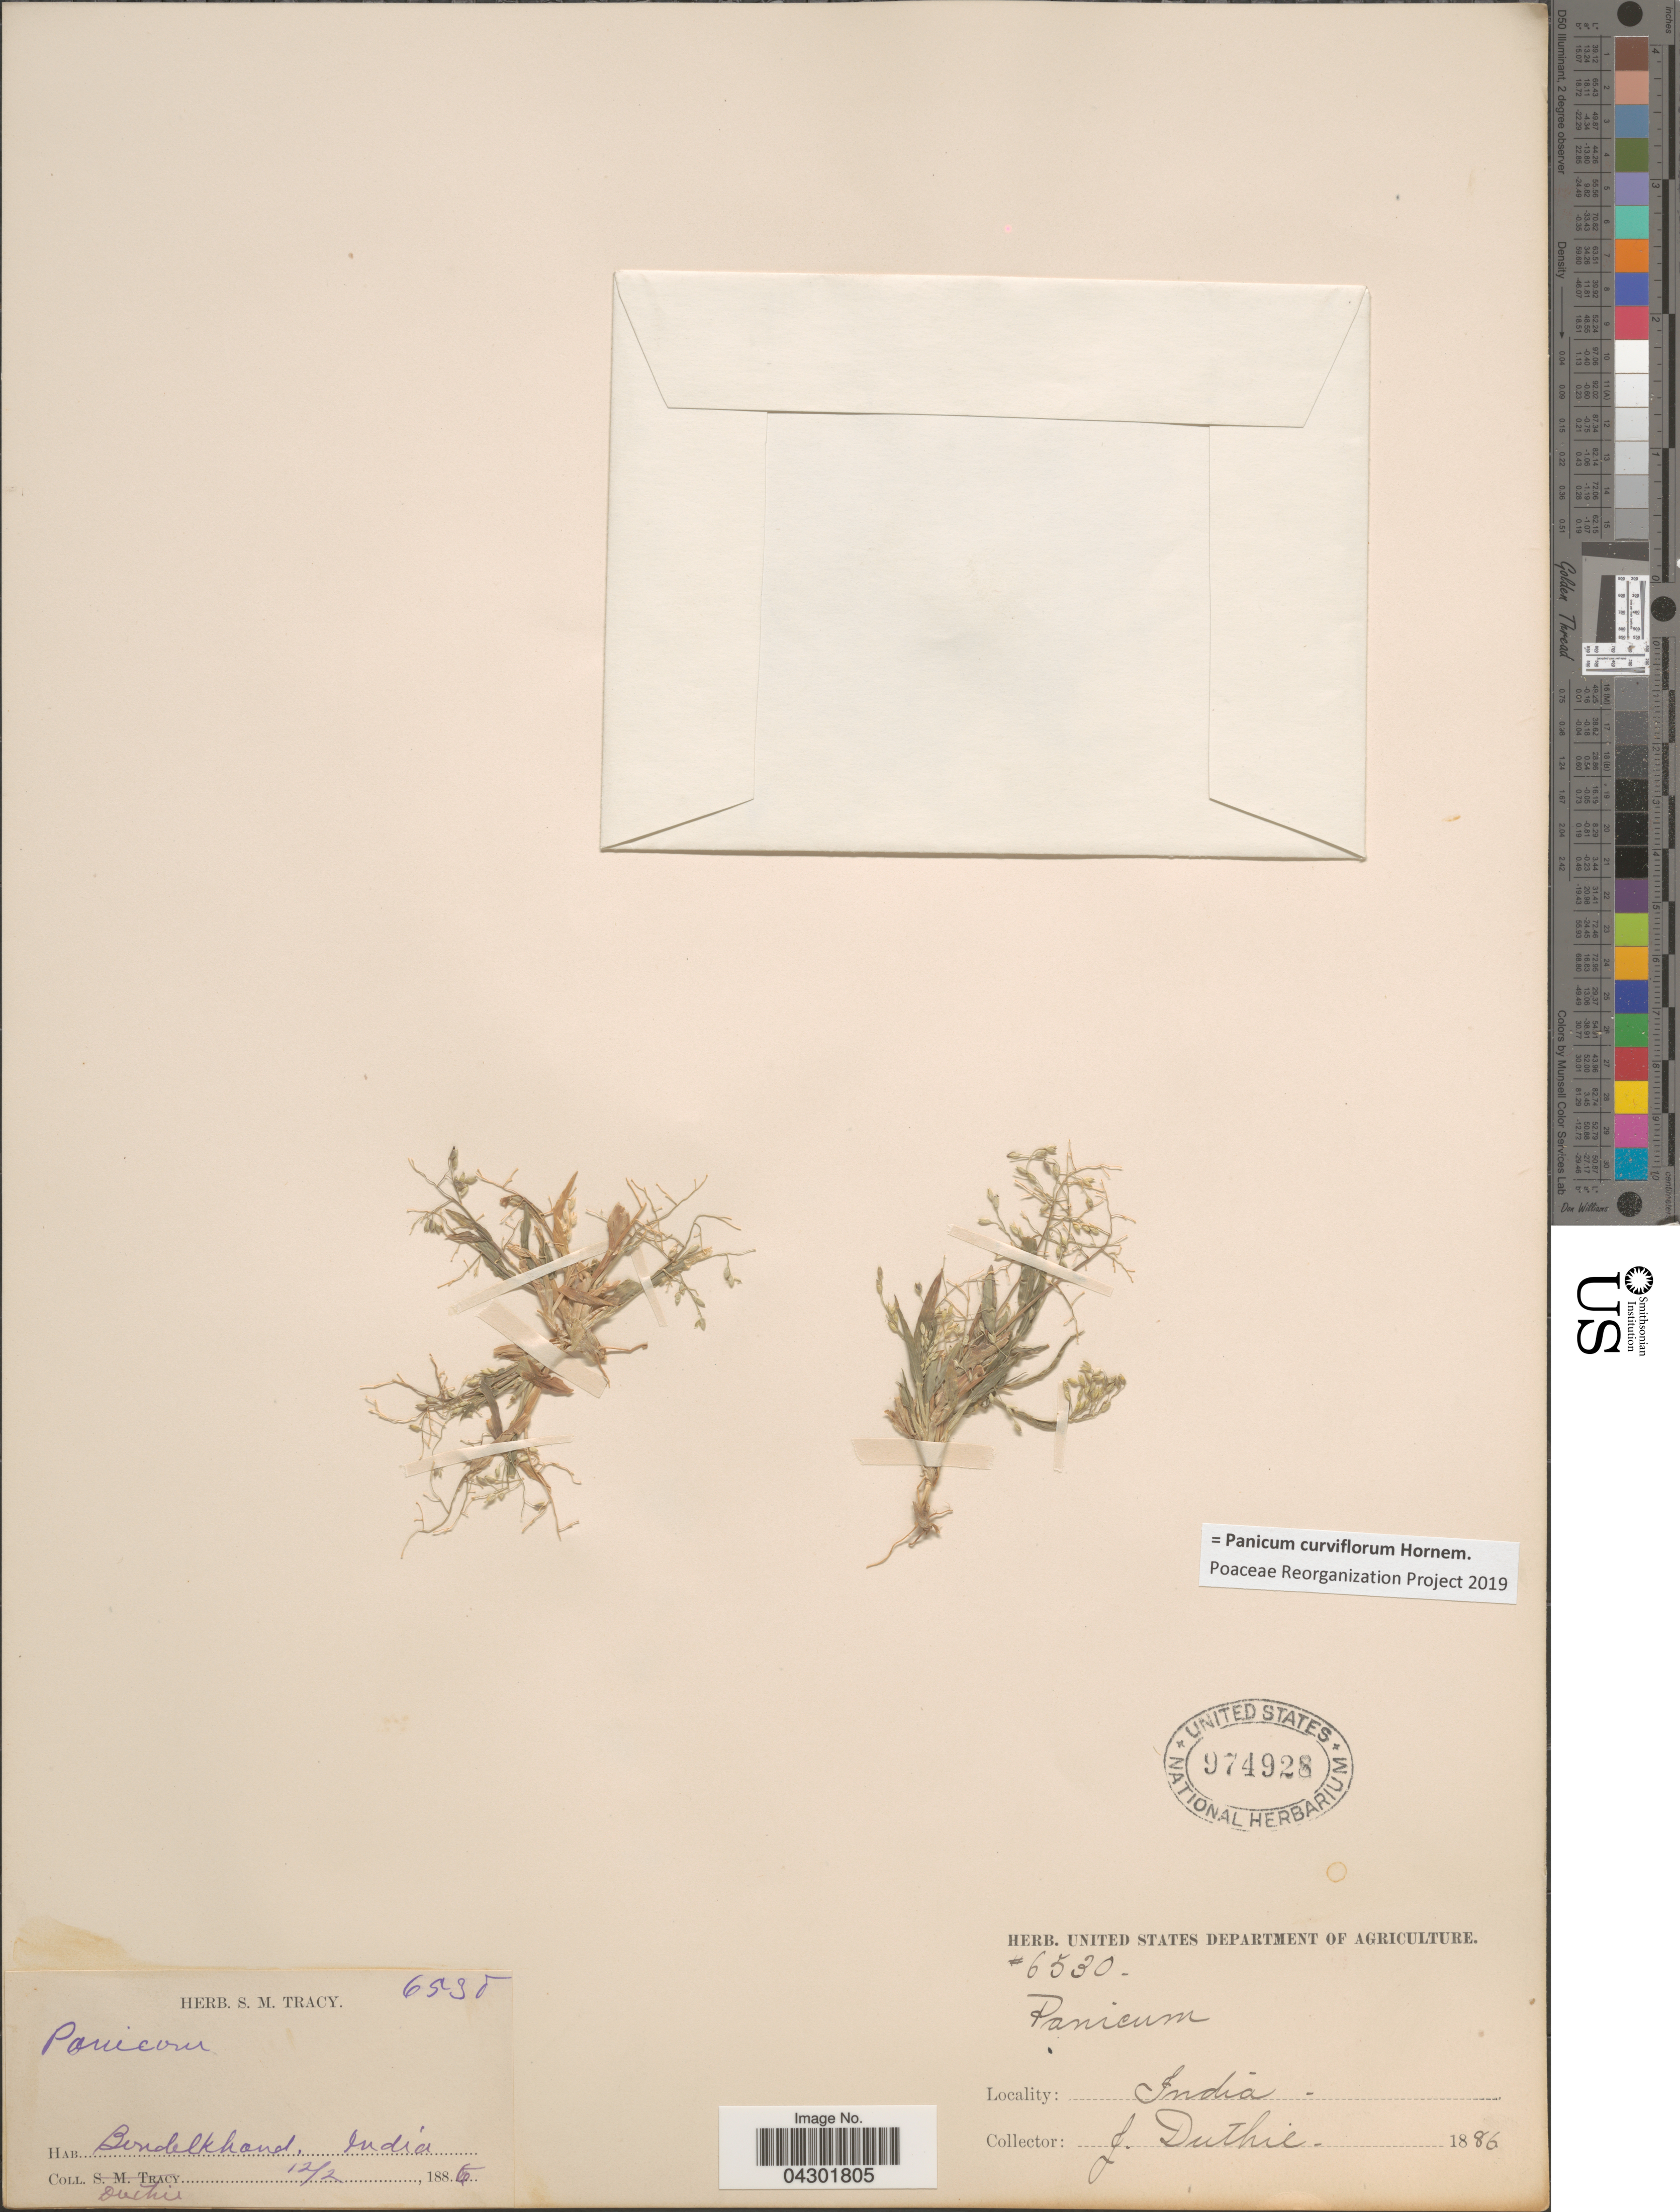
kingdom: Plantae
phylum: Tracheophyta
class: Liliopsida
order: Poales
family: Poaceae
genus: Panicum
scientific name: Panicum curviflorum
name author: Hornem.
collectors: J. F. Duthie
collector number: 6530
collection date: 1886-02-12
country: India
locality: Bundelkhand.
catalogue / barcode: US 974928